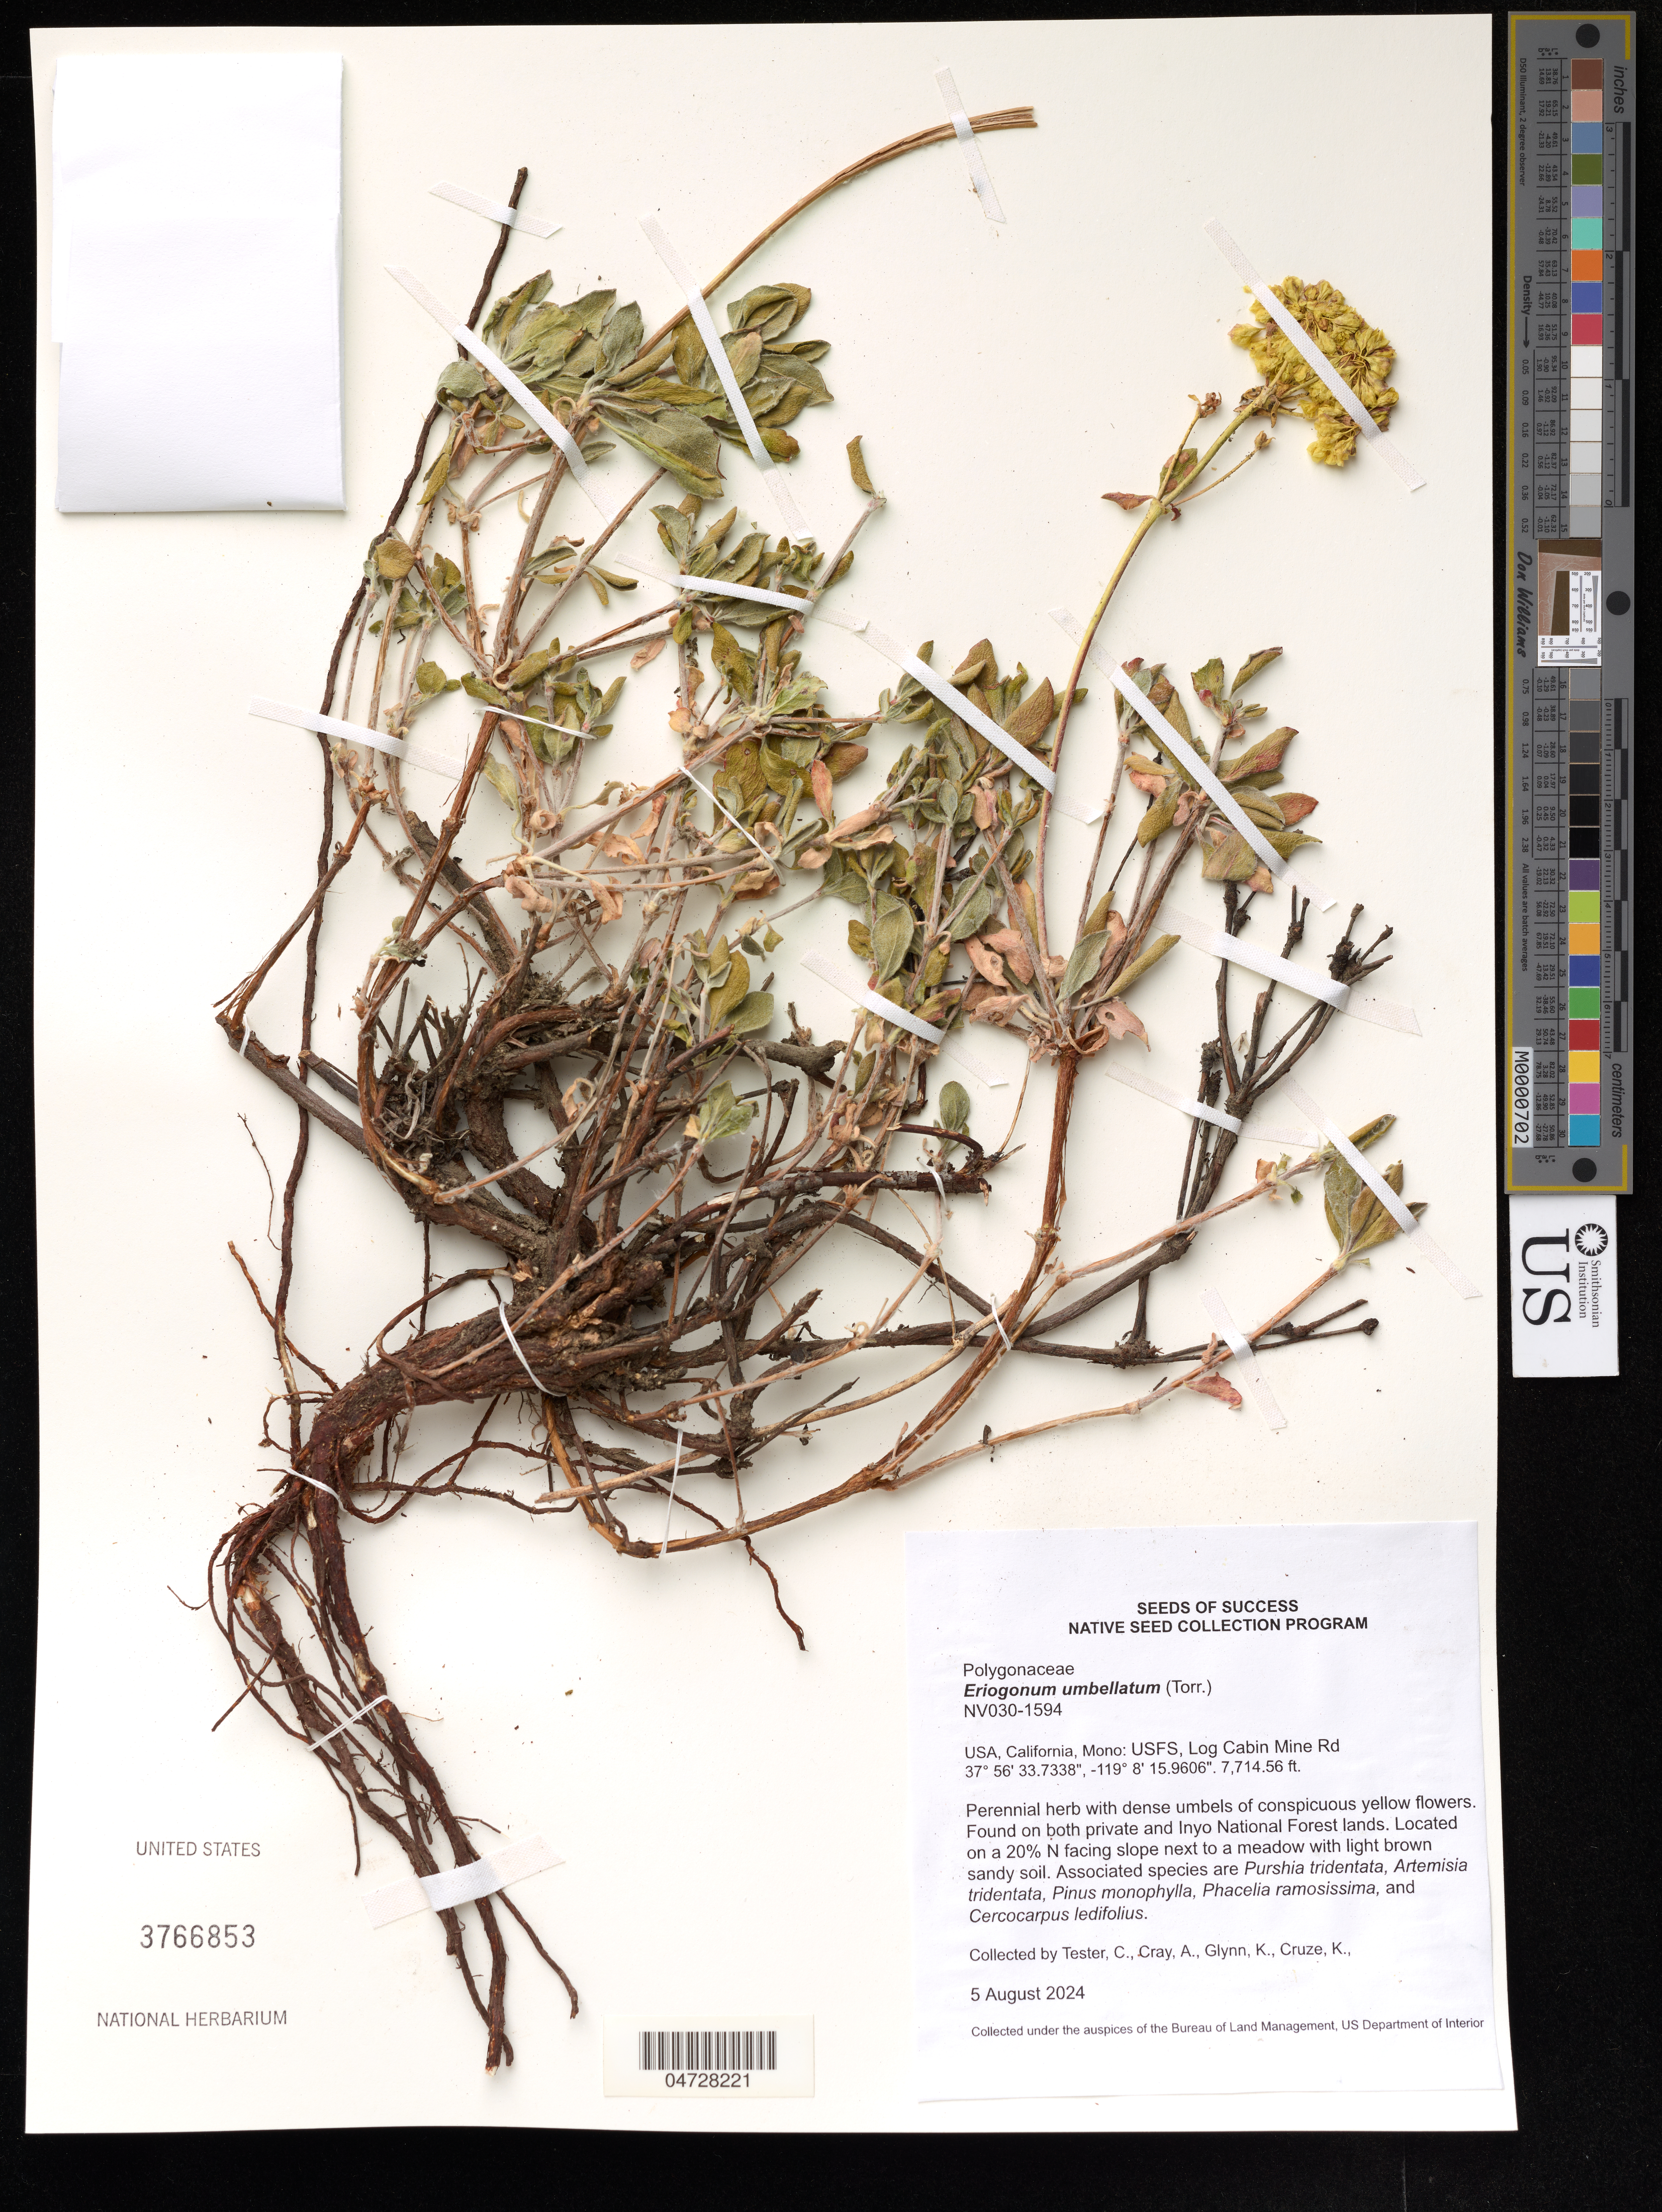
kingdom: Plantae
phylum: Tracheophyta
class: Magnoliopsida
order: Caryophyllales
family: Polygonaceae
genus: Eriogonum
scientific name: Eriogonum umbellatum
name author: Torr.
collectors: C. Tester, A. Cray & K. Glynn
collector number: NV030-1594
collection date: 2024-08-05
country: United States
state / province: California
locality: Mono: USFS, Log Cabin Mine Rd.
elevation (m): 2351.4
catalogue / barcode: US 3766853